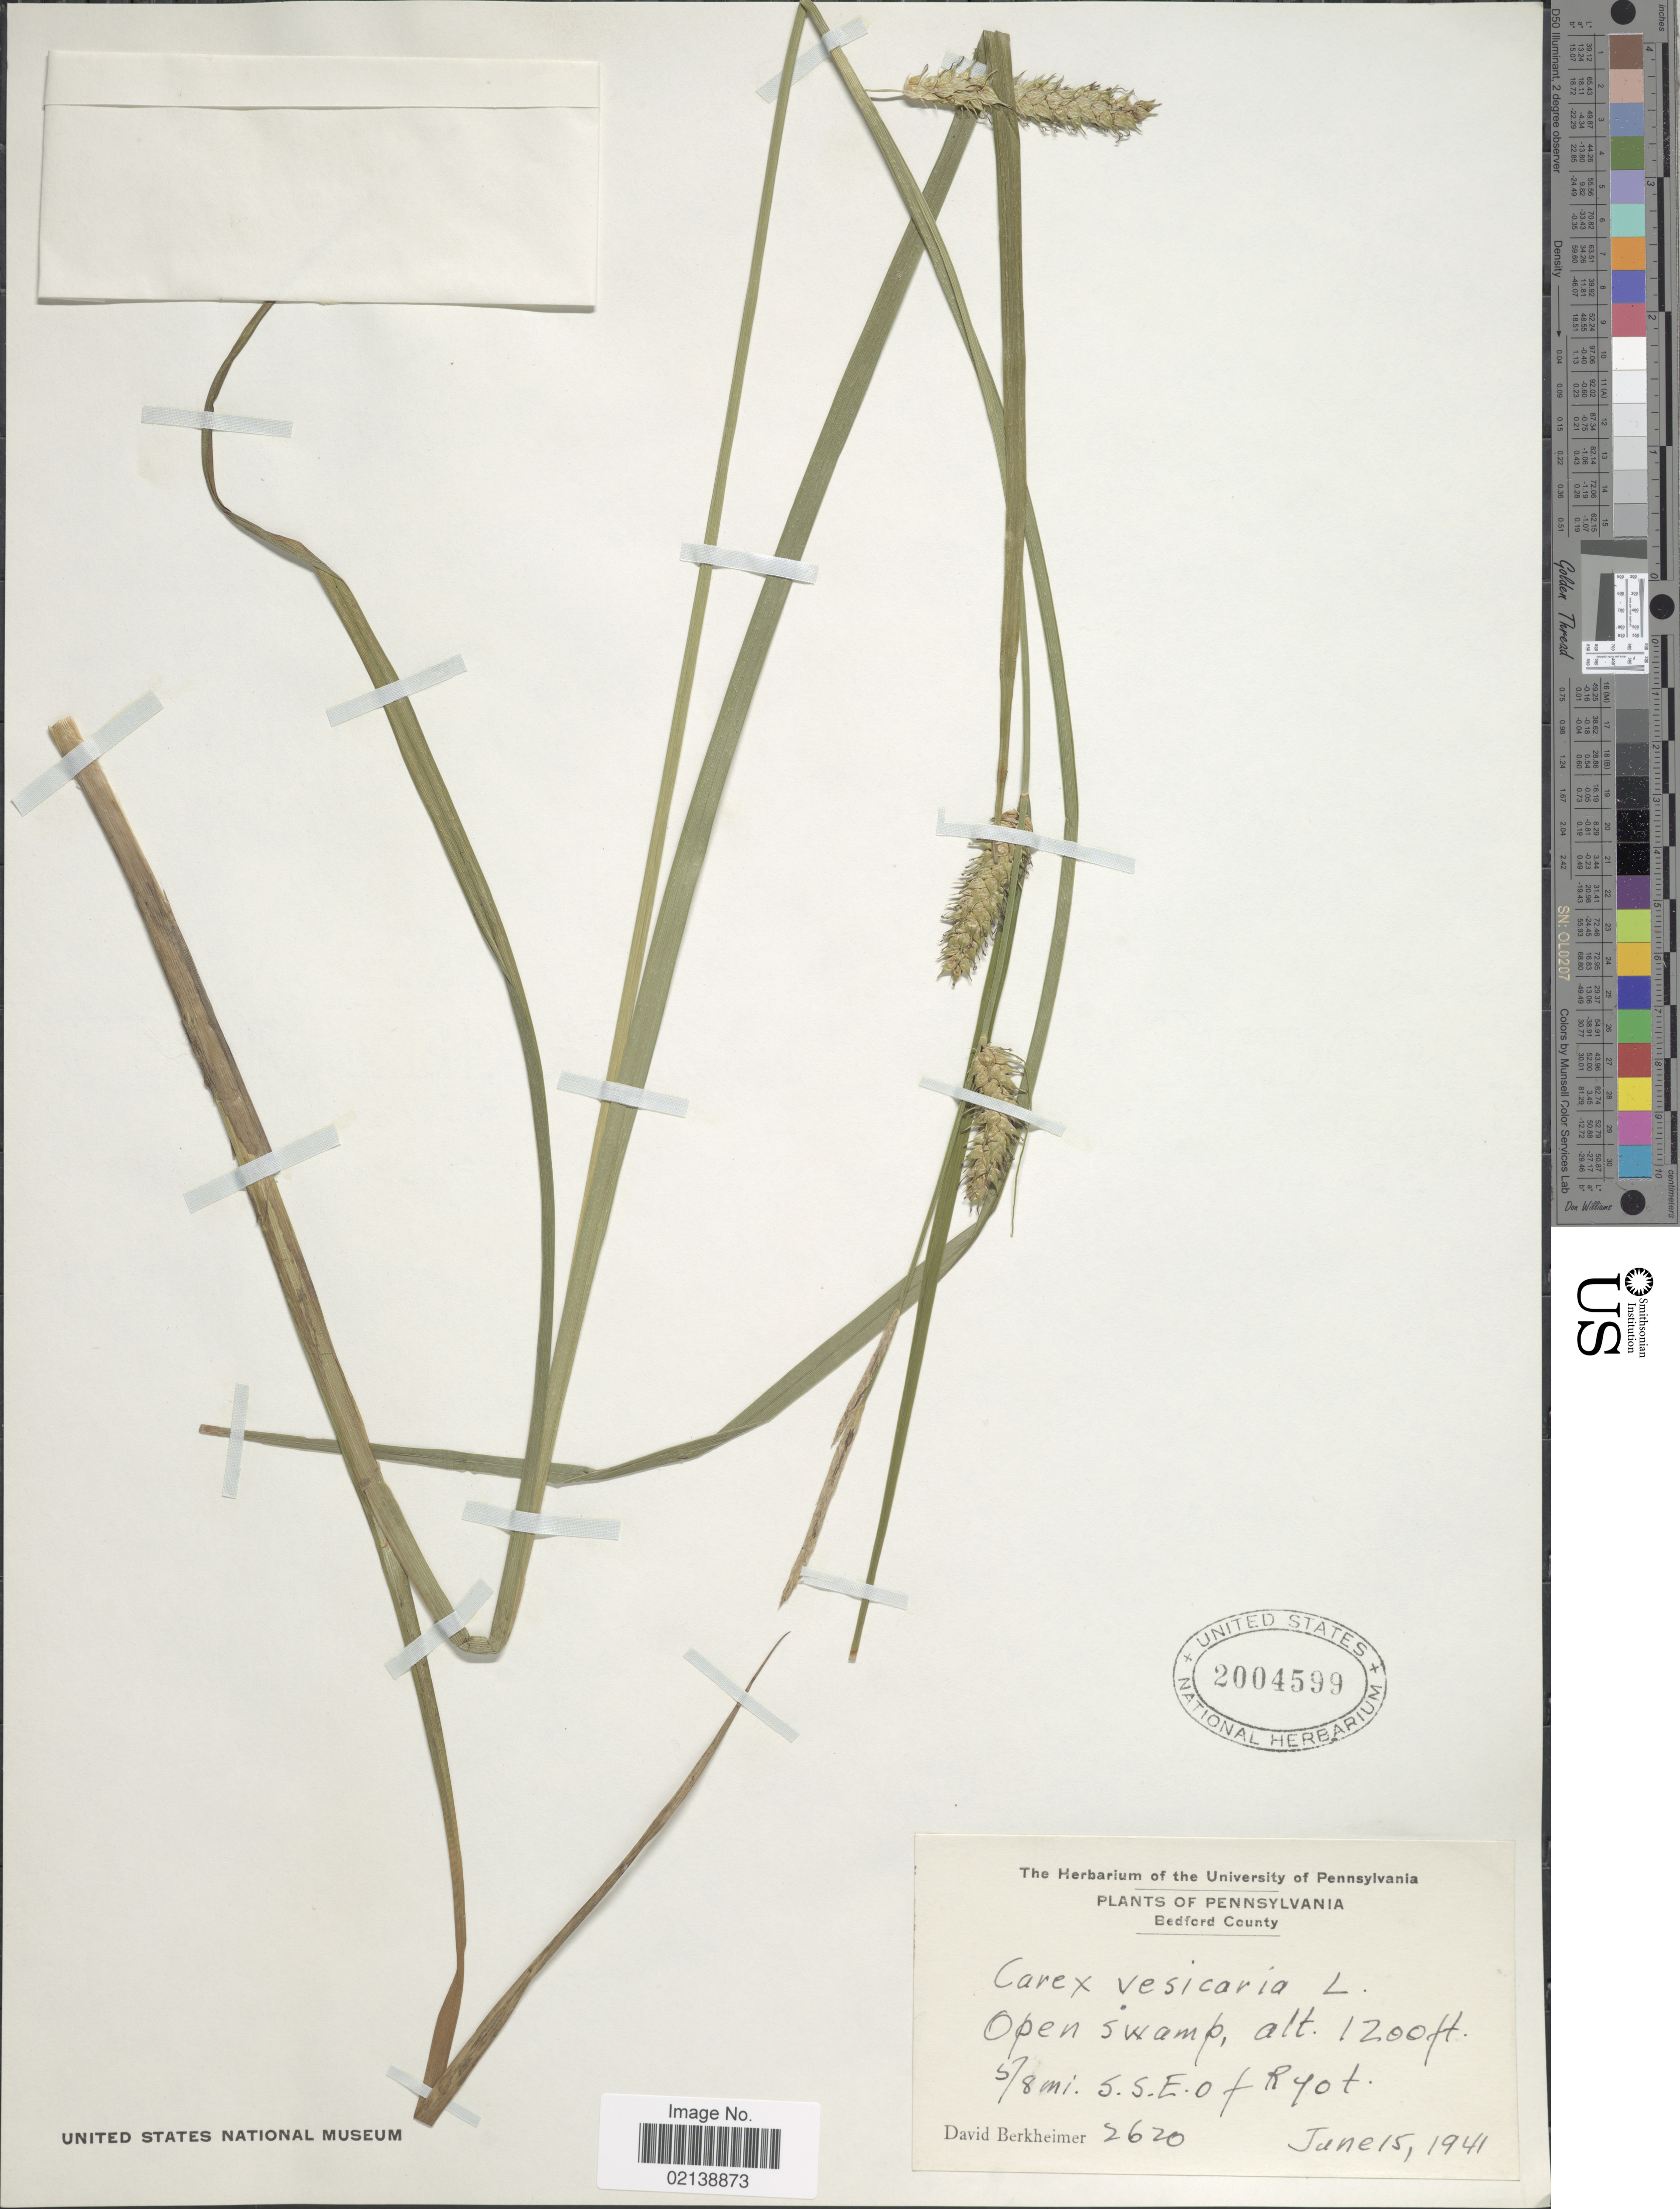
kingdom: Plantae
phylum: Tracheophyta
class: Liliopsida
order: Poales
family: Cyperaceae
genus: Carex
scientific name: Carex vesicaria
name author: L.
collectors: D. Berkheimer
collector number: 2620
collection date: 1941-06-15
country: United States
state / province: Pennsylvania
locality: Bedford County, 5/8 S.S.E. of Ryot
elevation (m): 366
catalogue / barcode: US 2004599